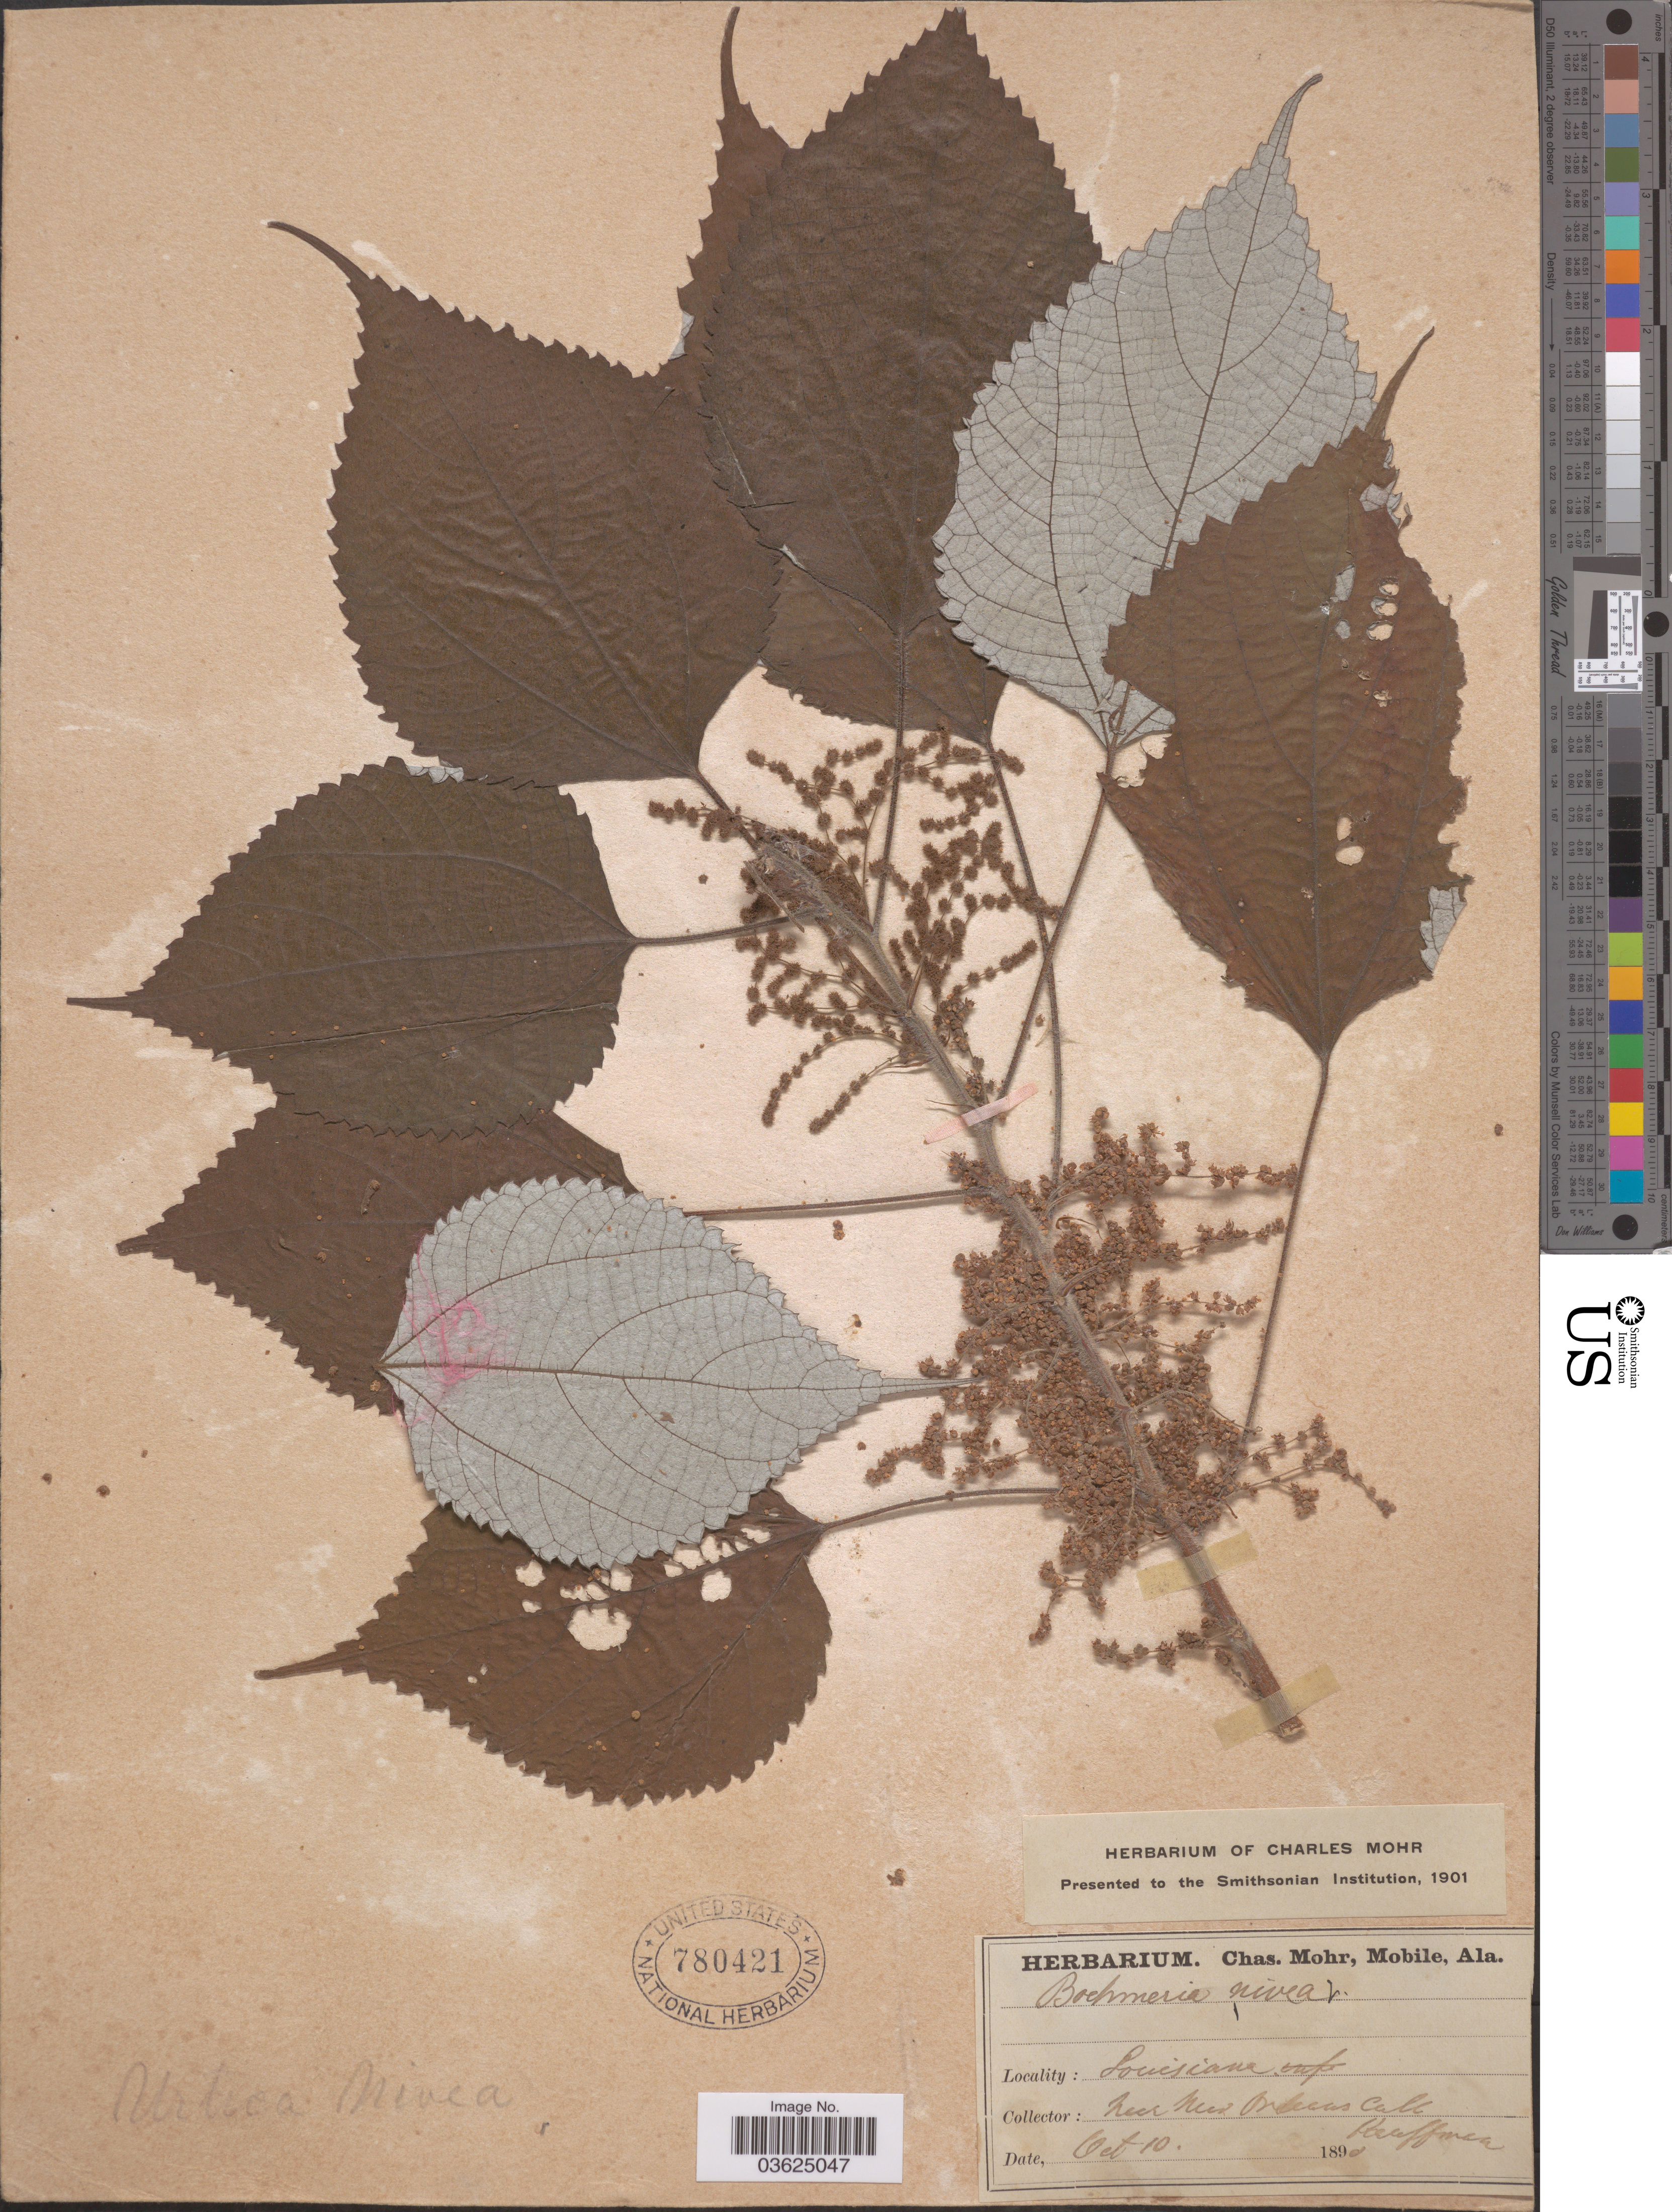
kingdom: Plantae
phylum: Tracheophyta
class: Magnoliopsida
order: Rosales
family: Urticaceae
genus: Boehmeria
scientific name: Boehmeria nivea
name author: (L.) Gaudich.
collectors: -. Kauffmann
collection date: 1890-10-10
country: United States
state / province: Louisiana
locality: Near New Orleans.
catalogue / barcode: US 780421